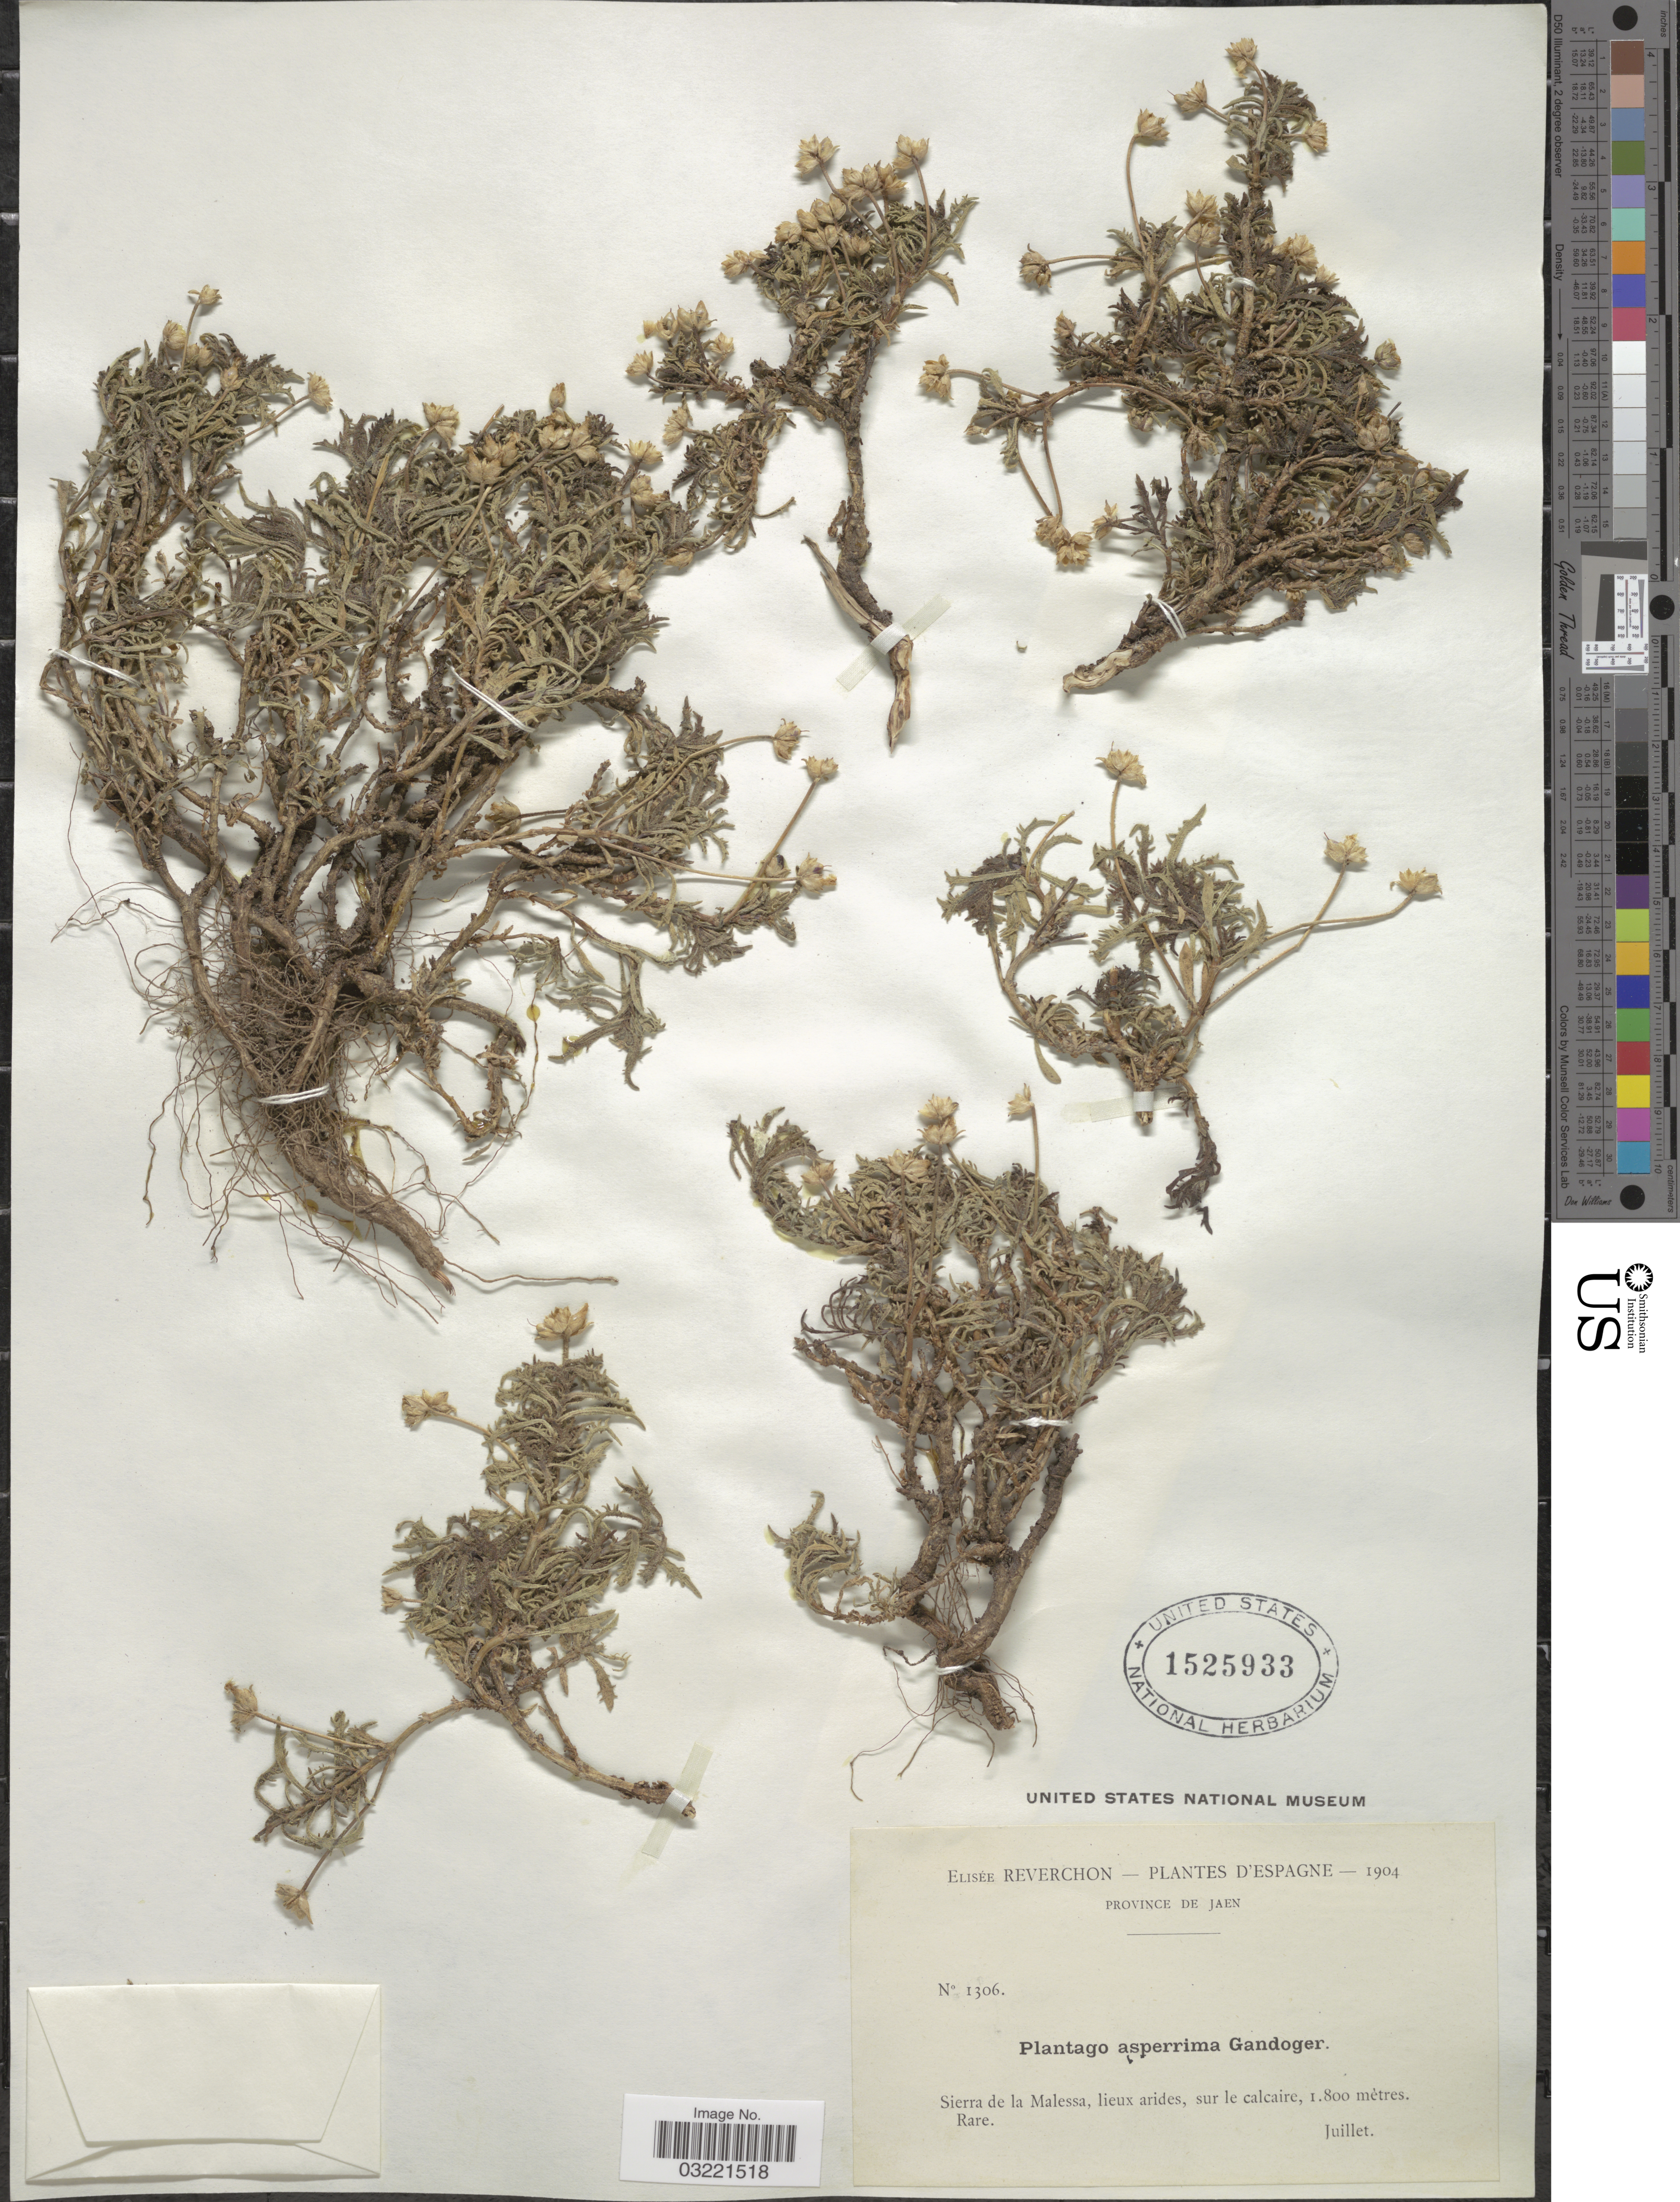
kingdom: Plantae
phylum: Tracheophyta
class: Magnoliopsida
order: Lamiales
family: Plantaginaceae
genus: Plantago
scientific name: Plantago asperrima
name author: Gand. ex Hervier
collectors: E. Reverchon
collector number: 1306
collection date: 1904-07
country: Spain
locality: Espagne. Province de Jaen. Sierra de la Malessa.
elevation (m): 1800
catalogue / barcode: US 1525933